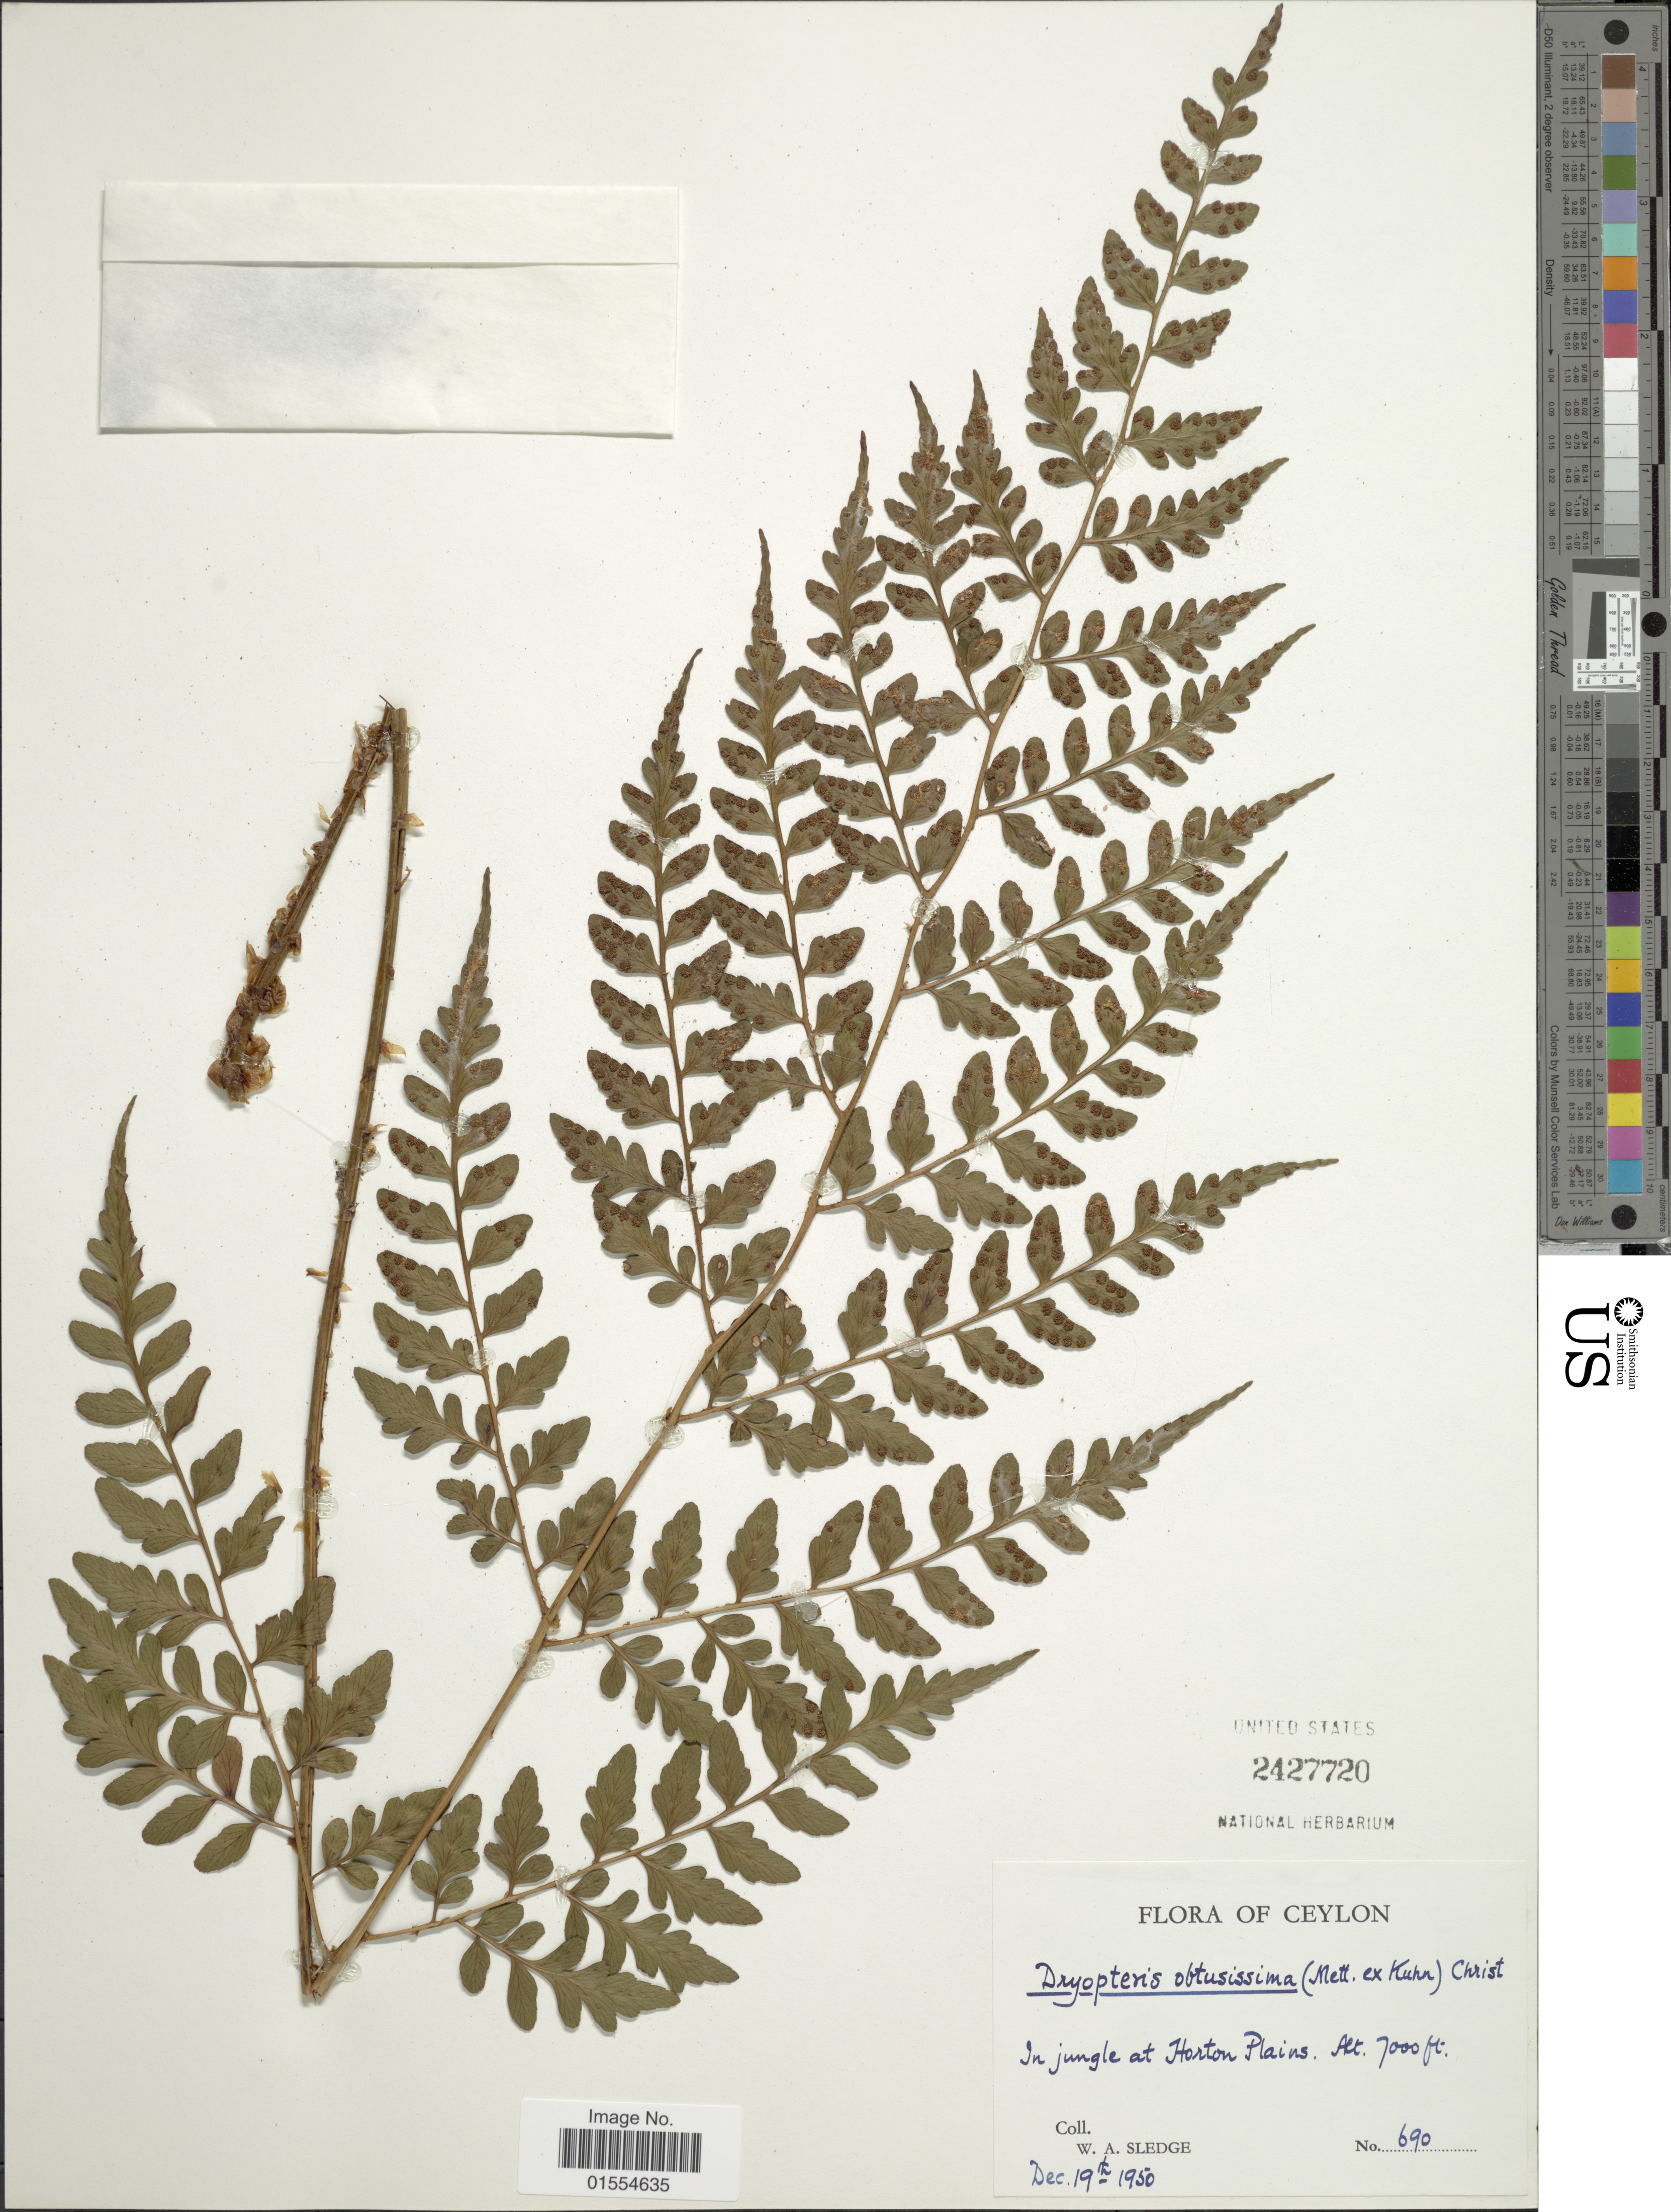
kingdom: Plantae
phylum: Tracheophyta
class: Polypodiopsida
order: Polypodiales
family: Dryopteridaceae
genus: Dryopteris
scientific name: Dryopteris obtusissima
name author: (Mett. ex Kuhn) Christ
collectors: W. A. Sledge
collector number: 690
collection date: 1950-12-19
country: Sri Lanka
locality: Ceylon, in jungle at Horton Plains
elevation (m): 2134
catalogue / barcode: US 2427720